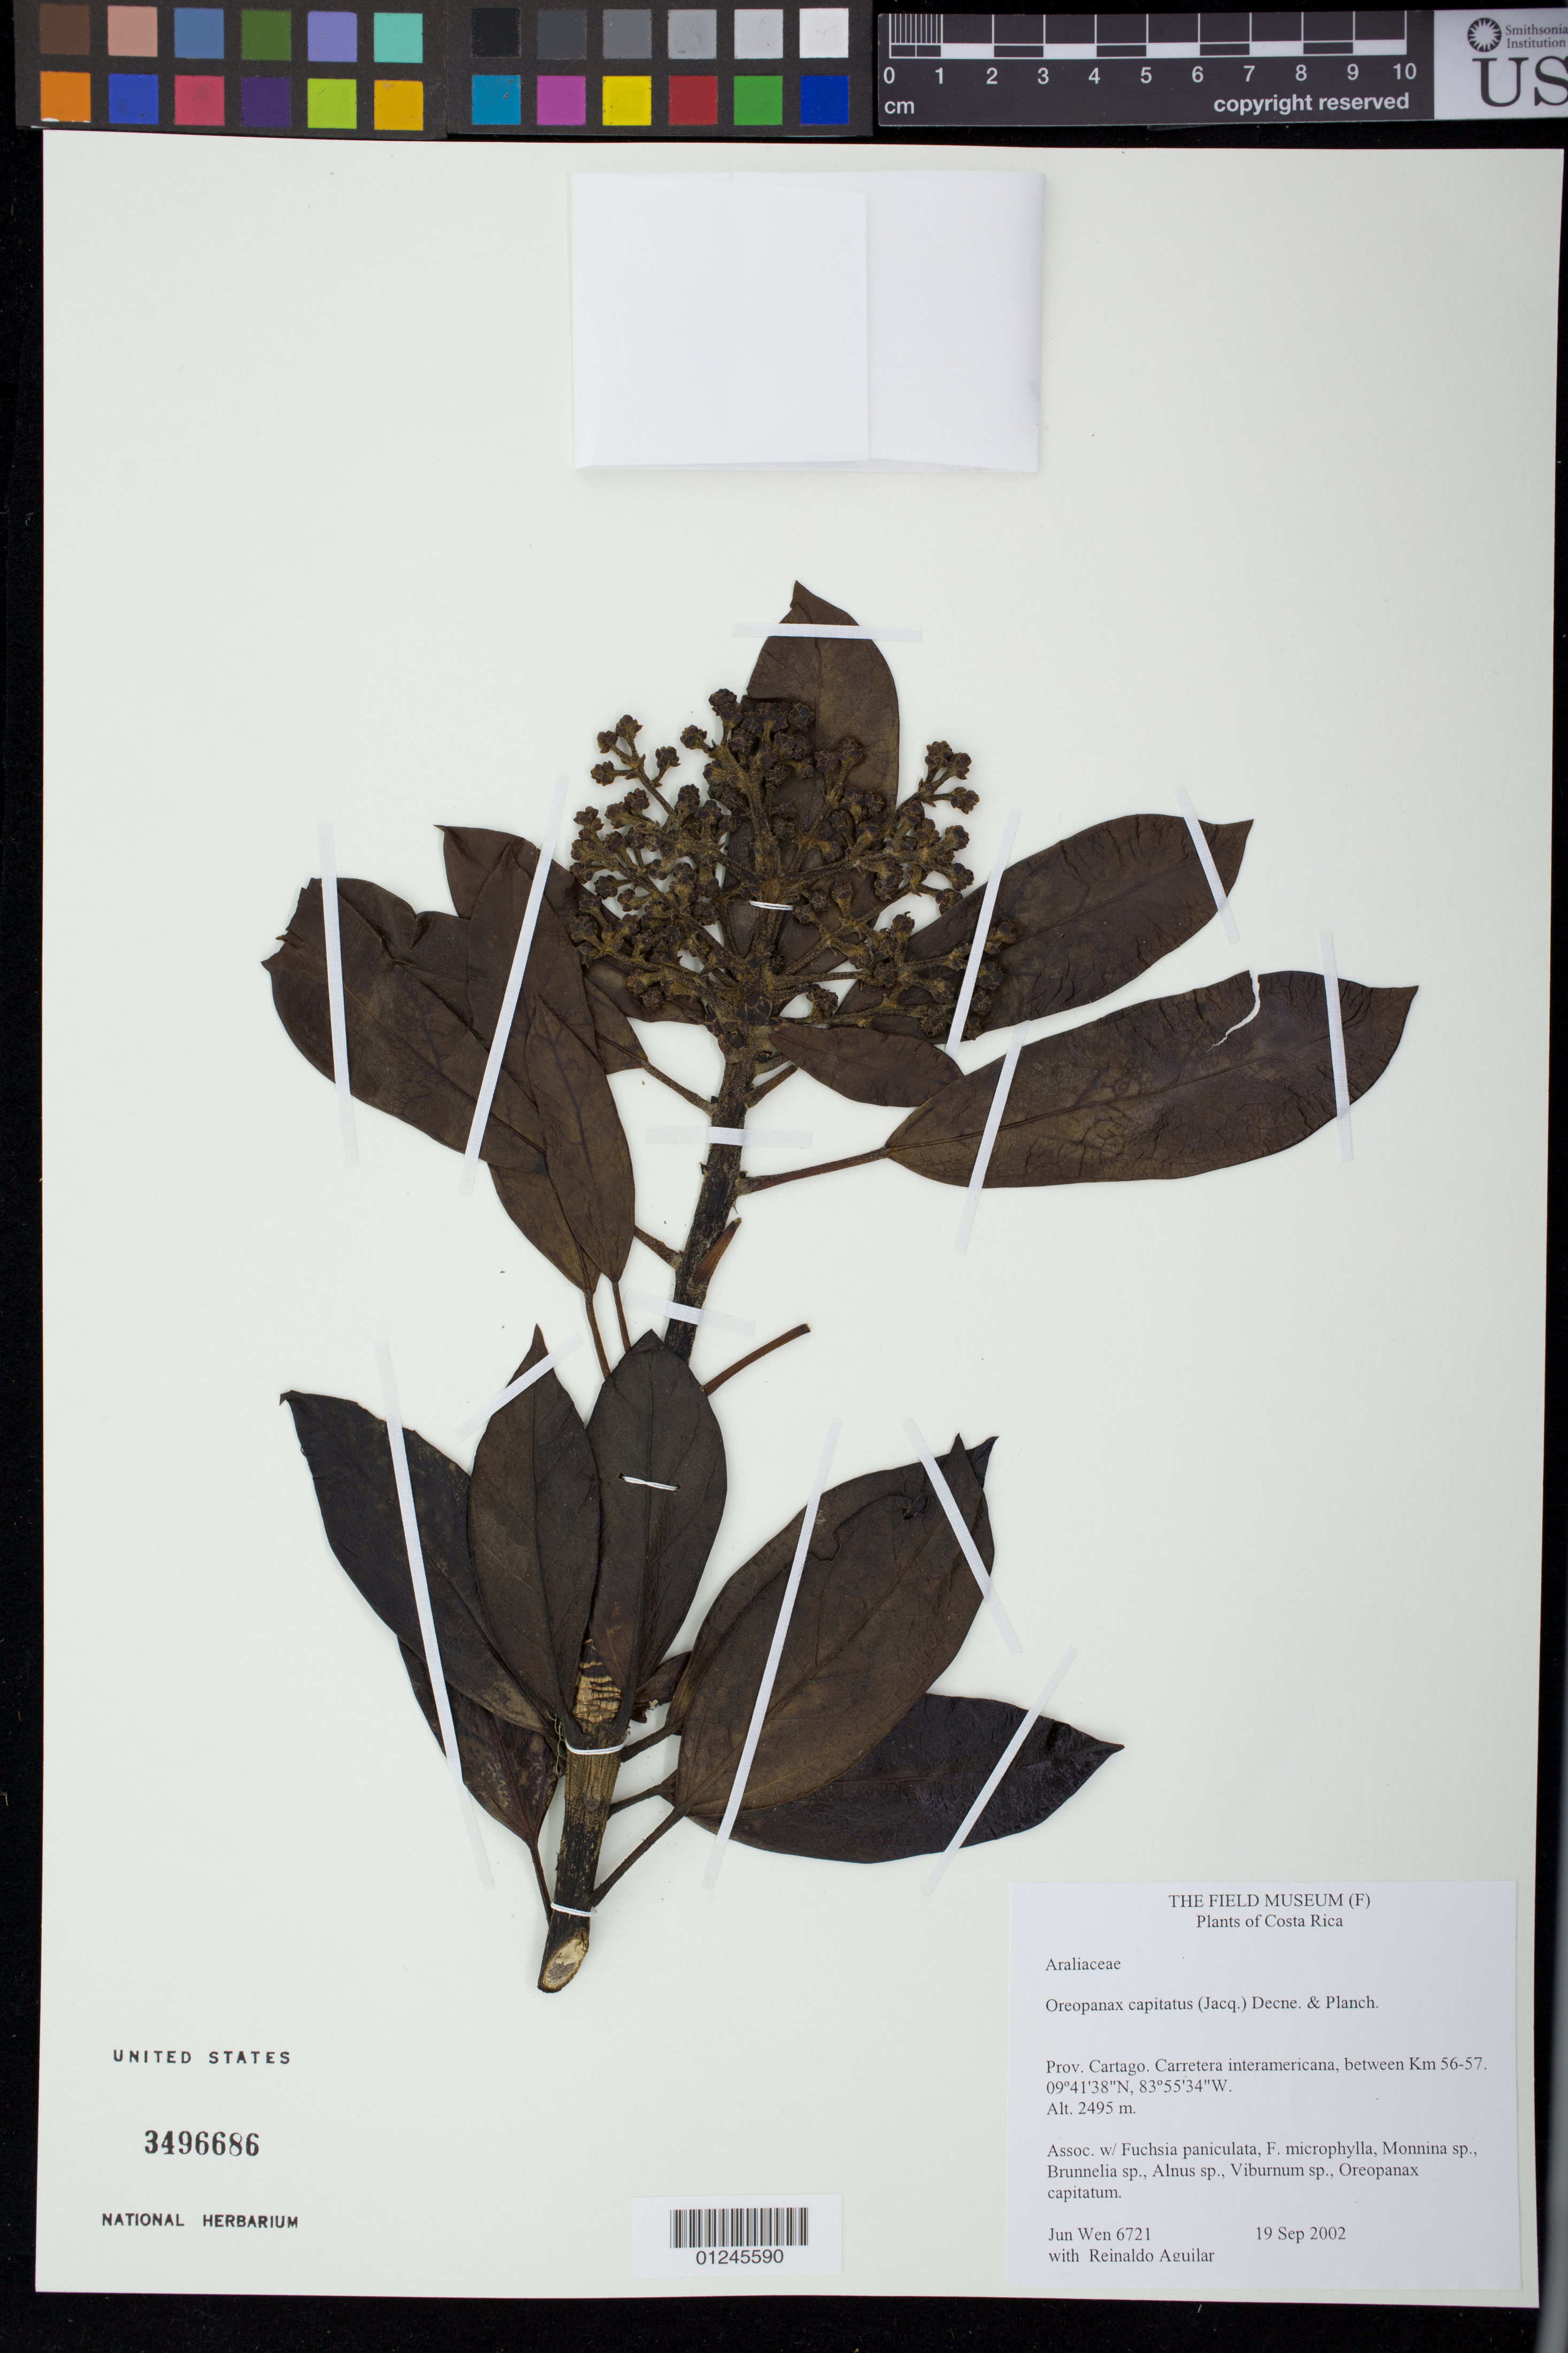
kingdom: Plantae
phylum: Tracheophyta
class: Magnoliopsida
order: Apiales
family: Araliaceae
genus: Oreopanax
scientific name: Oreopanax capitatus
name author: (Jacq.) Decne. & Planch.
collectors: J. Wen & R. Aguilar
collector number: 6721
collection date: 2002-09-19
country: Costa Rica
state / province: Cartago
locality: Carretera interamericana, between Km 56-57.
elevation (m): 2495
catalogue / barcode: US 3496686